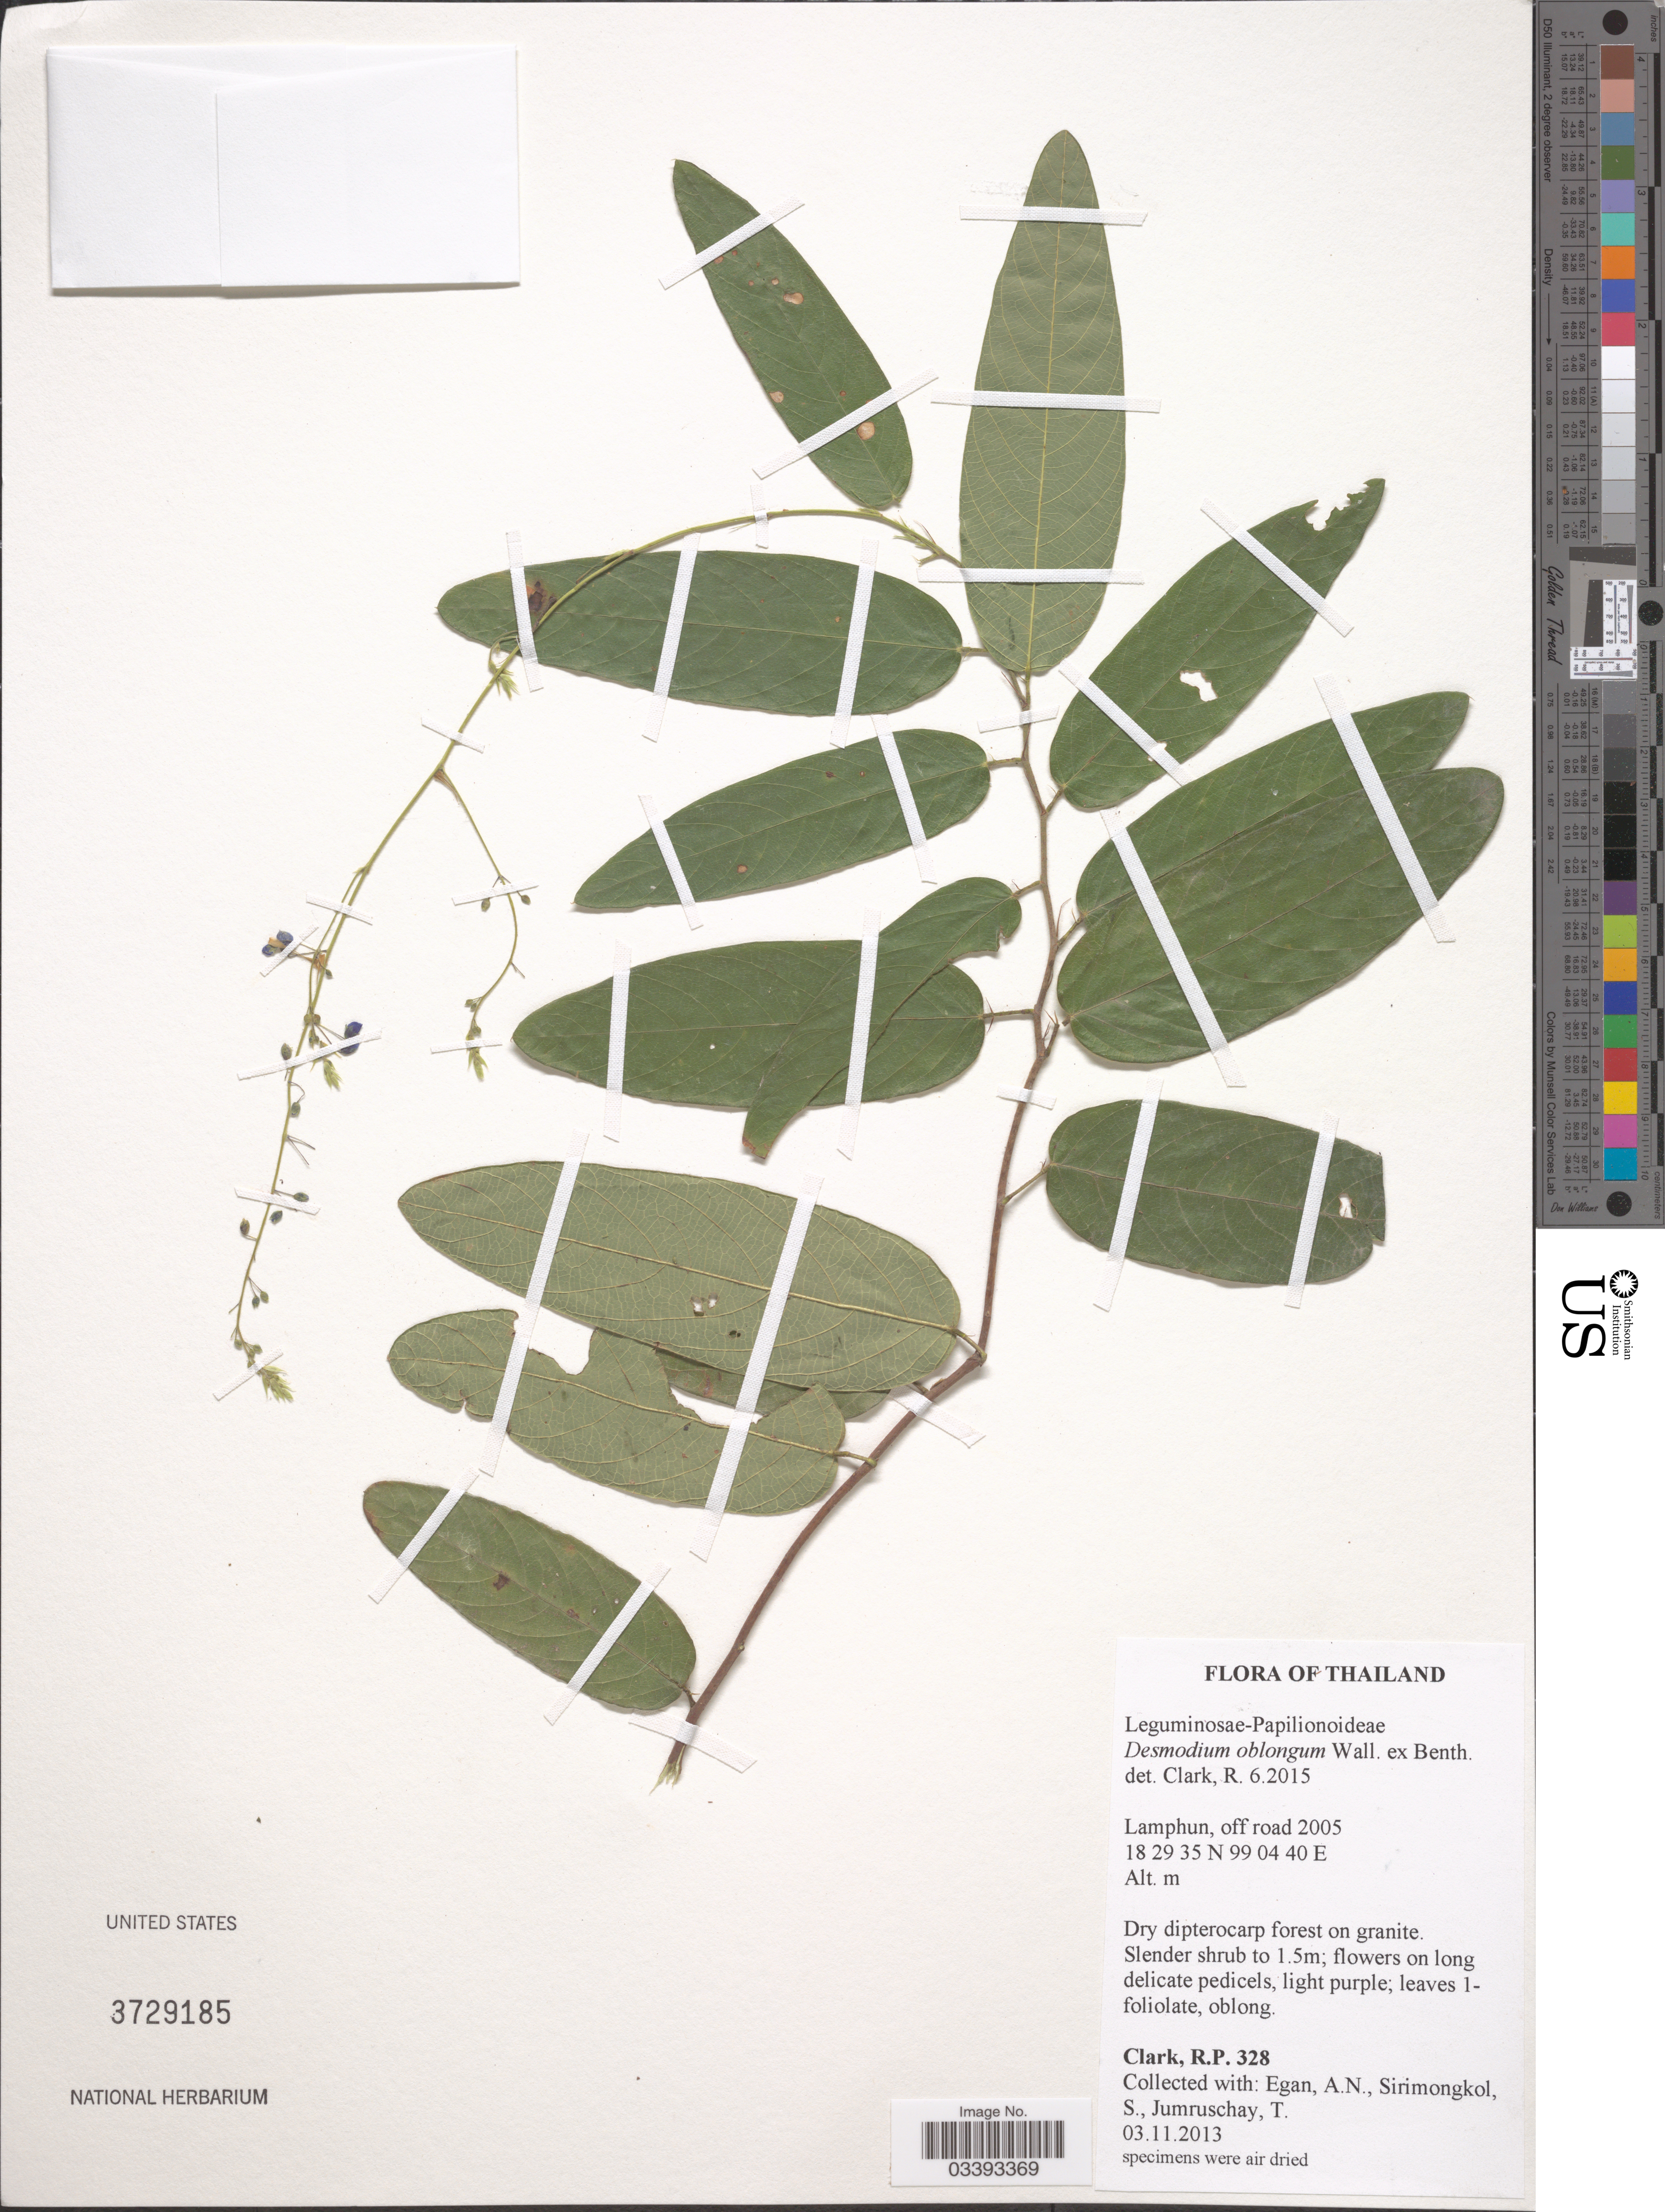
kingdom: Plantae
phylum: Tracheophyta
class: Magnoliopsida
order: Fabales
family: Fabaceae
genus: Uraria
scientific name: Uraria oblonga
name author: (Wall. ex Benth.) H. Ohashi & K. Ohashi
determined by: Strong, Mark T., (BOT), Smithsonian Institution - National Museum of Natural History (UNITED STATES)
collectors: R. P. Clark, A. N. Egan, S. Sirimongkol & T. Jumruschay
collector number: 328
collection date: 2013-11-03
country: Thailand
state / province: Lamphun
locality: Off road.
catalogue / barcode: US 3729185